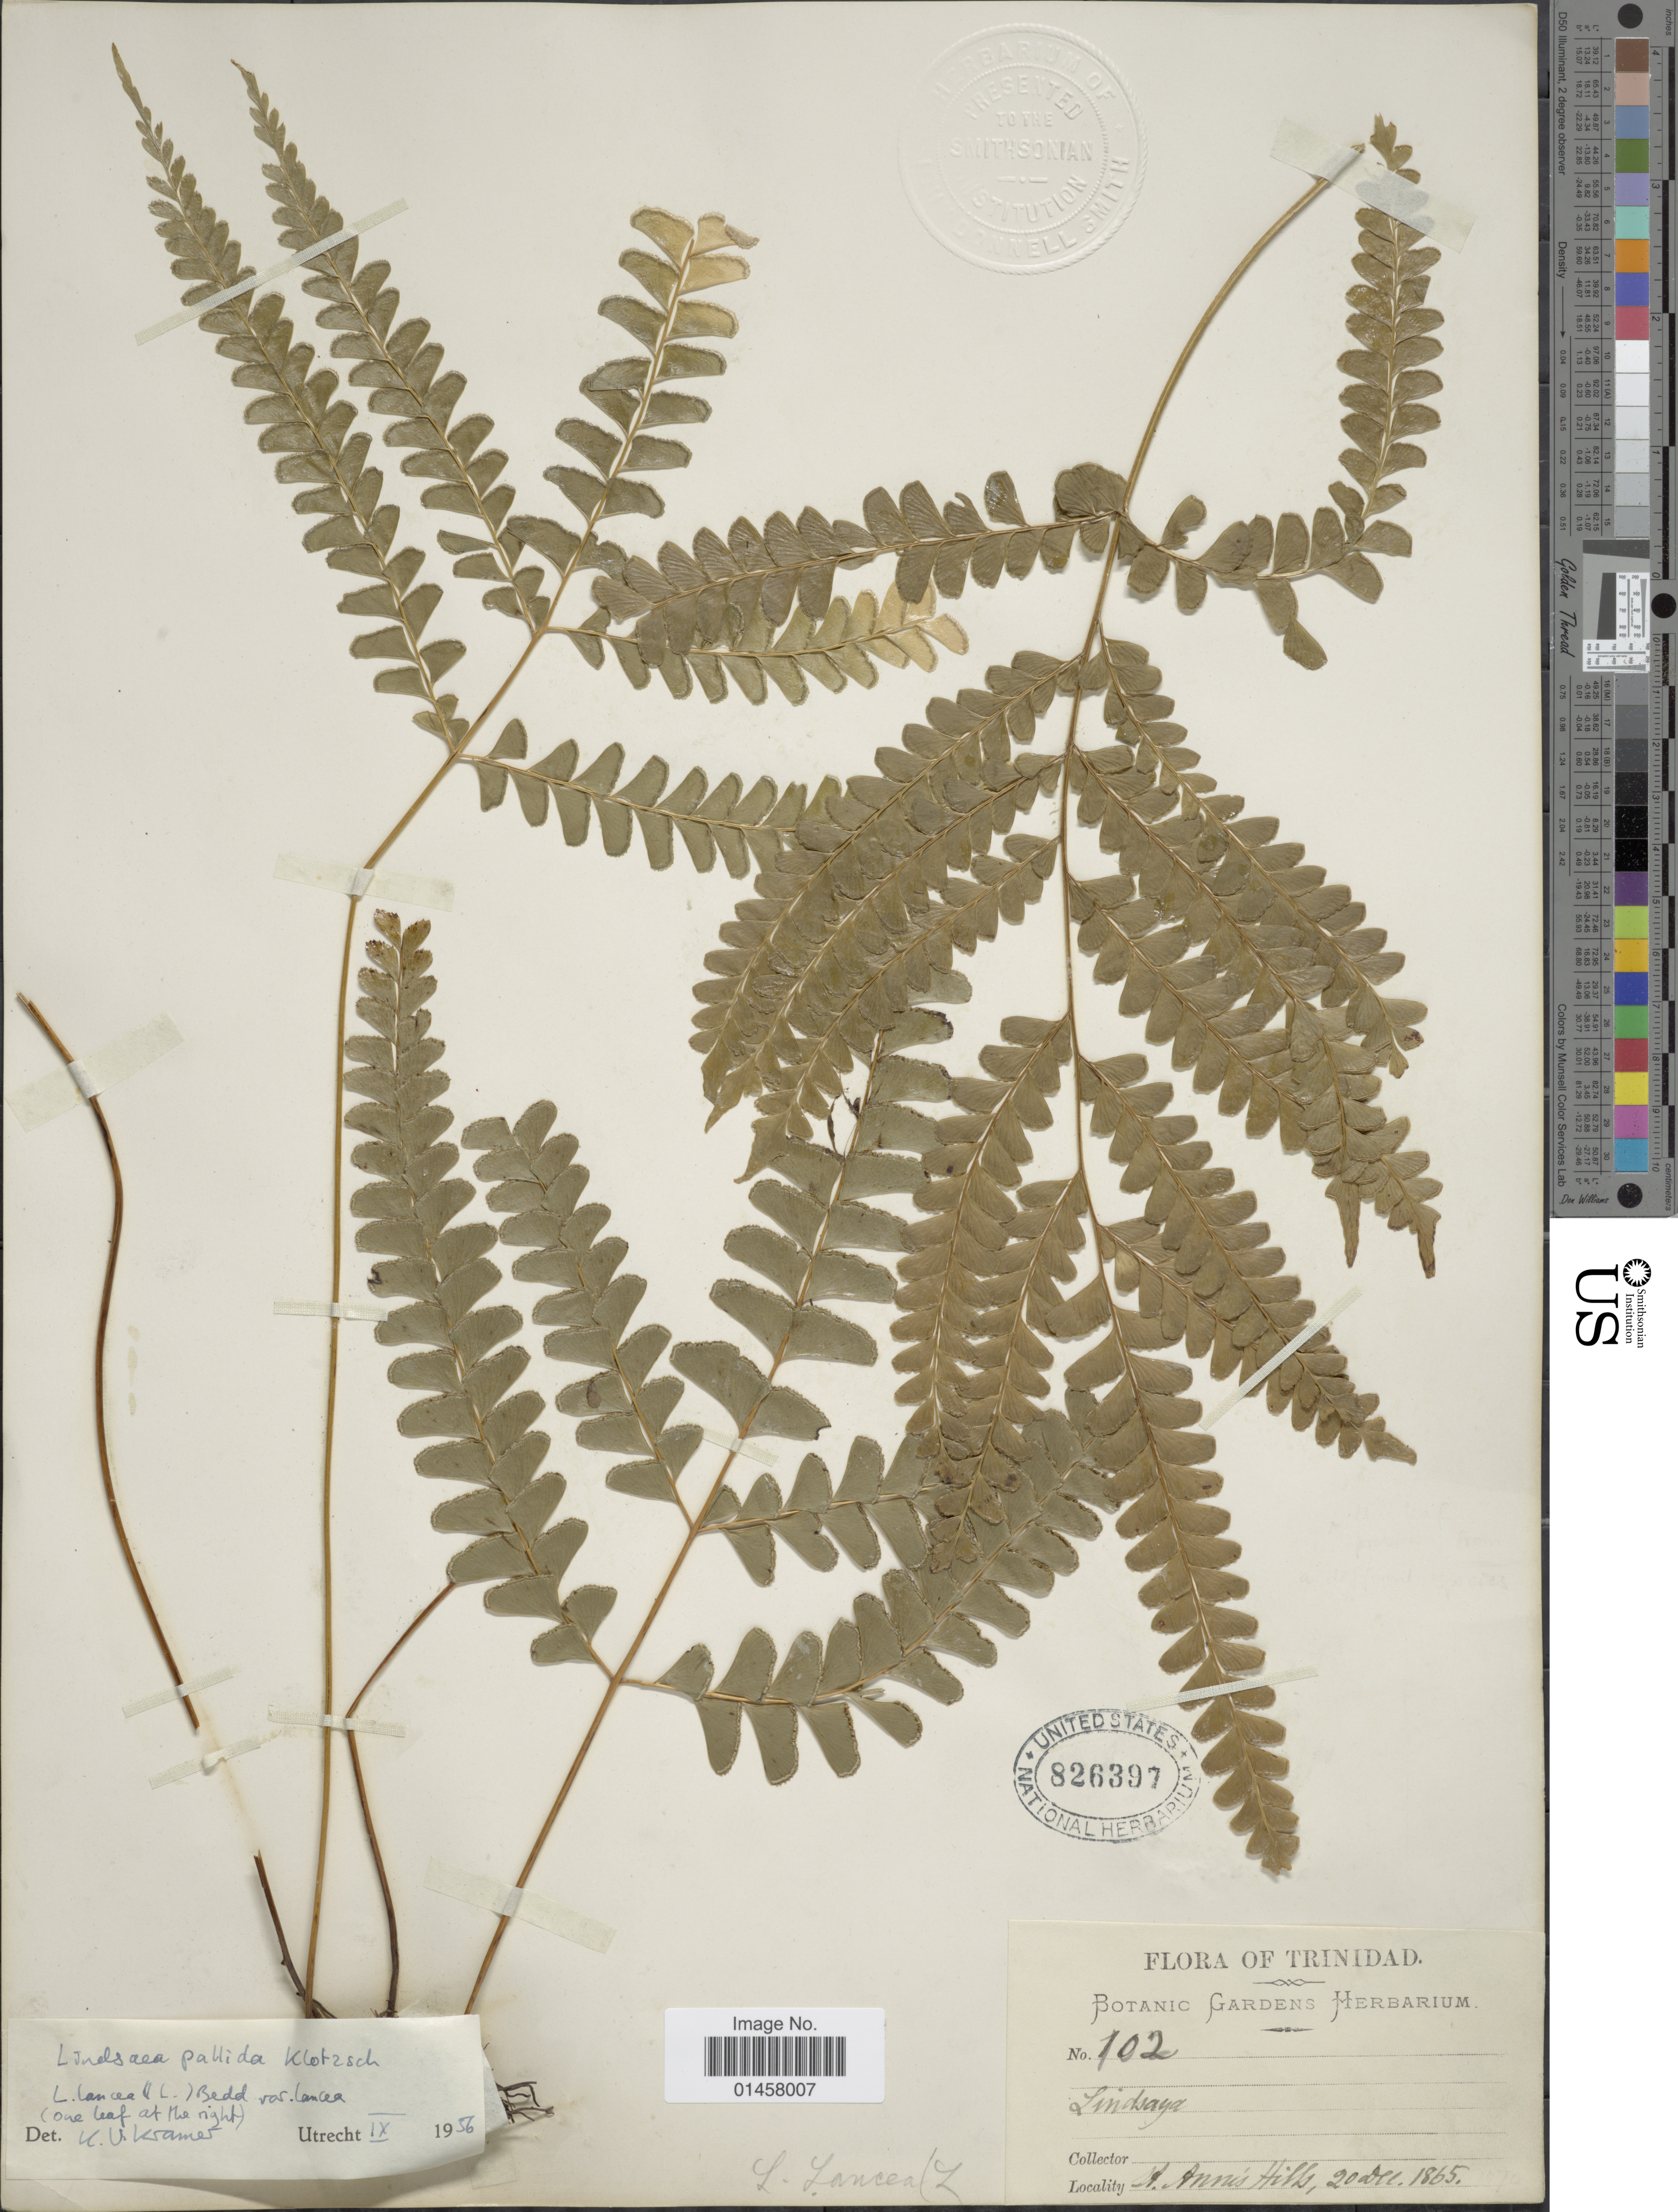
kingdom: Plantae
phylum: Tracheophyta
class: Polypodiopsida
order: Polypodiales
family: Lindsaeaceae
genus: Lindsaea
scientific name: Lindsaea pallida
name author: Klotzsch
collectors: Botanic Gardens Herbarium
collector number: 102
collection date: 1865-12-20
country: Trinidad and Tobago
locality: St. Anne's Hills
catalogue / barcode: US 826397